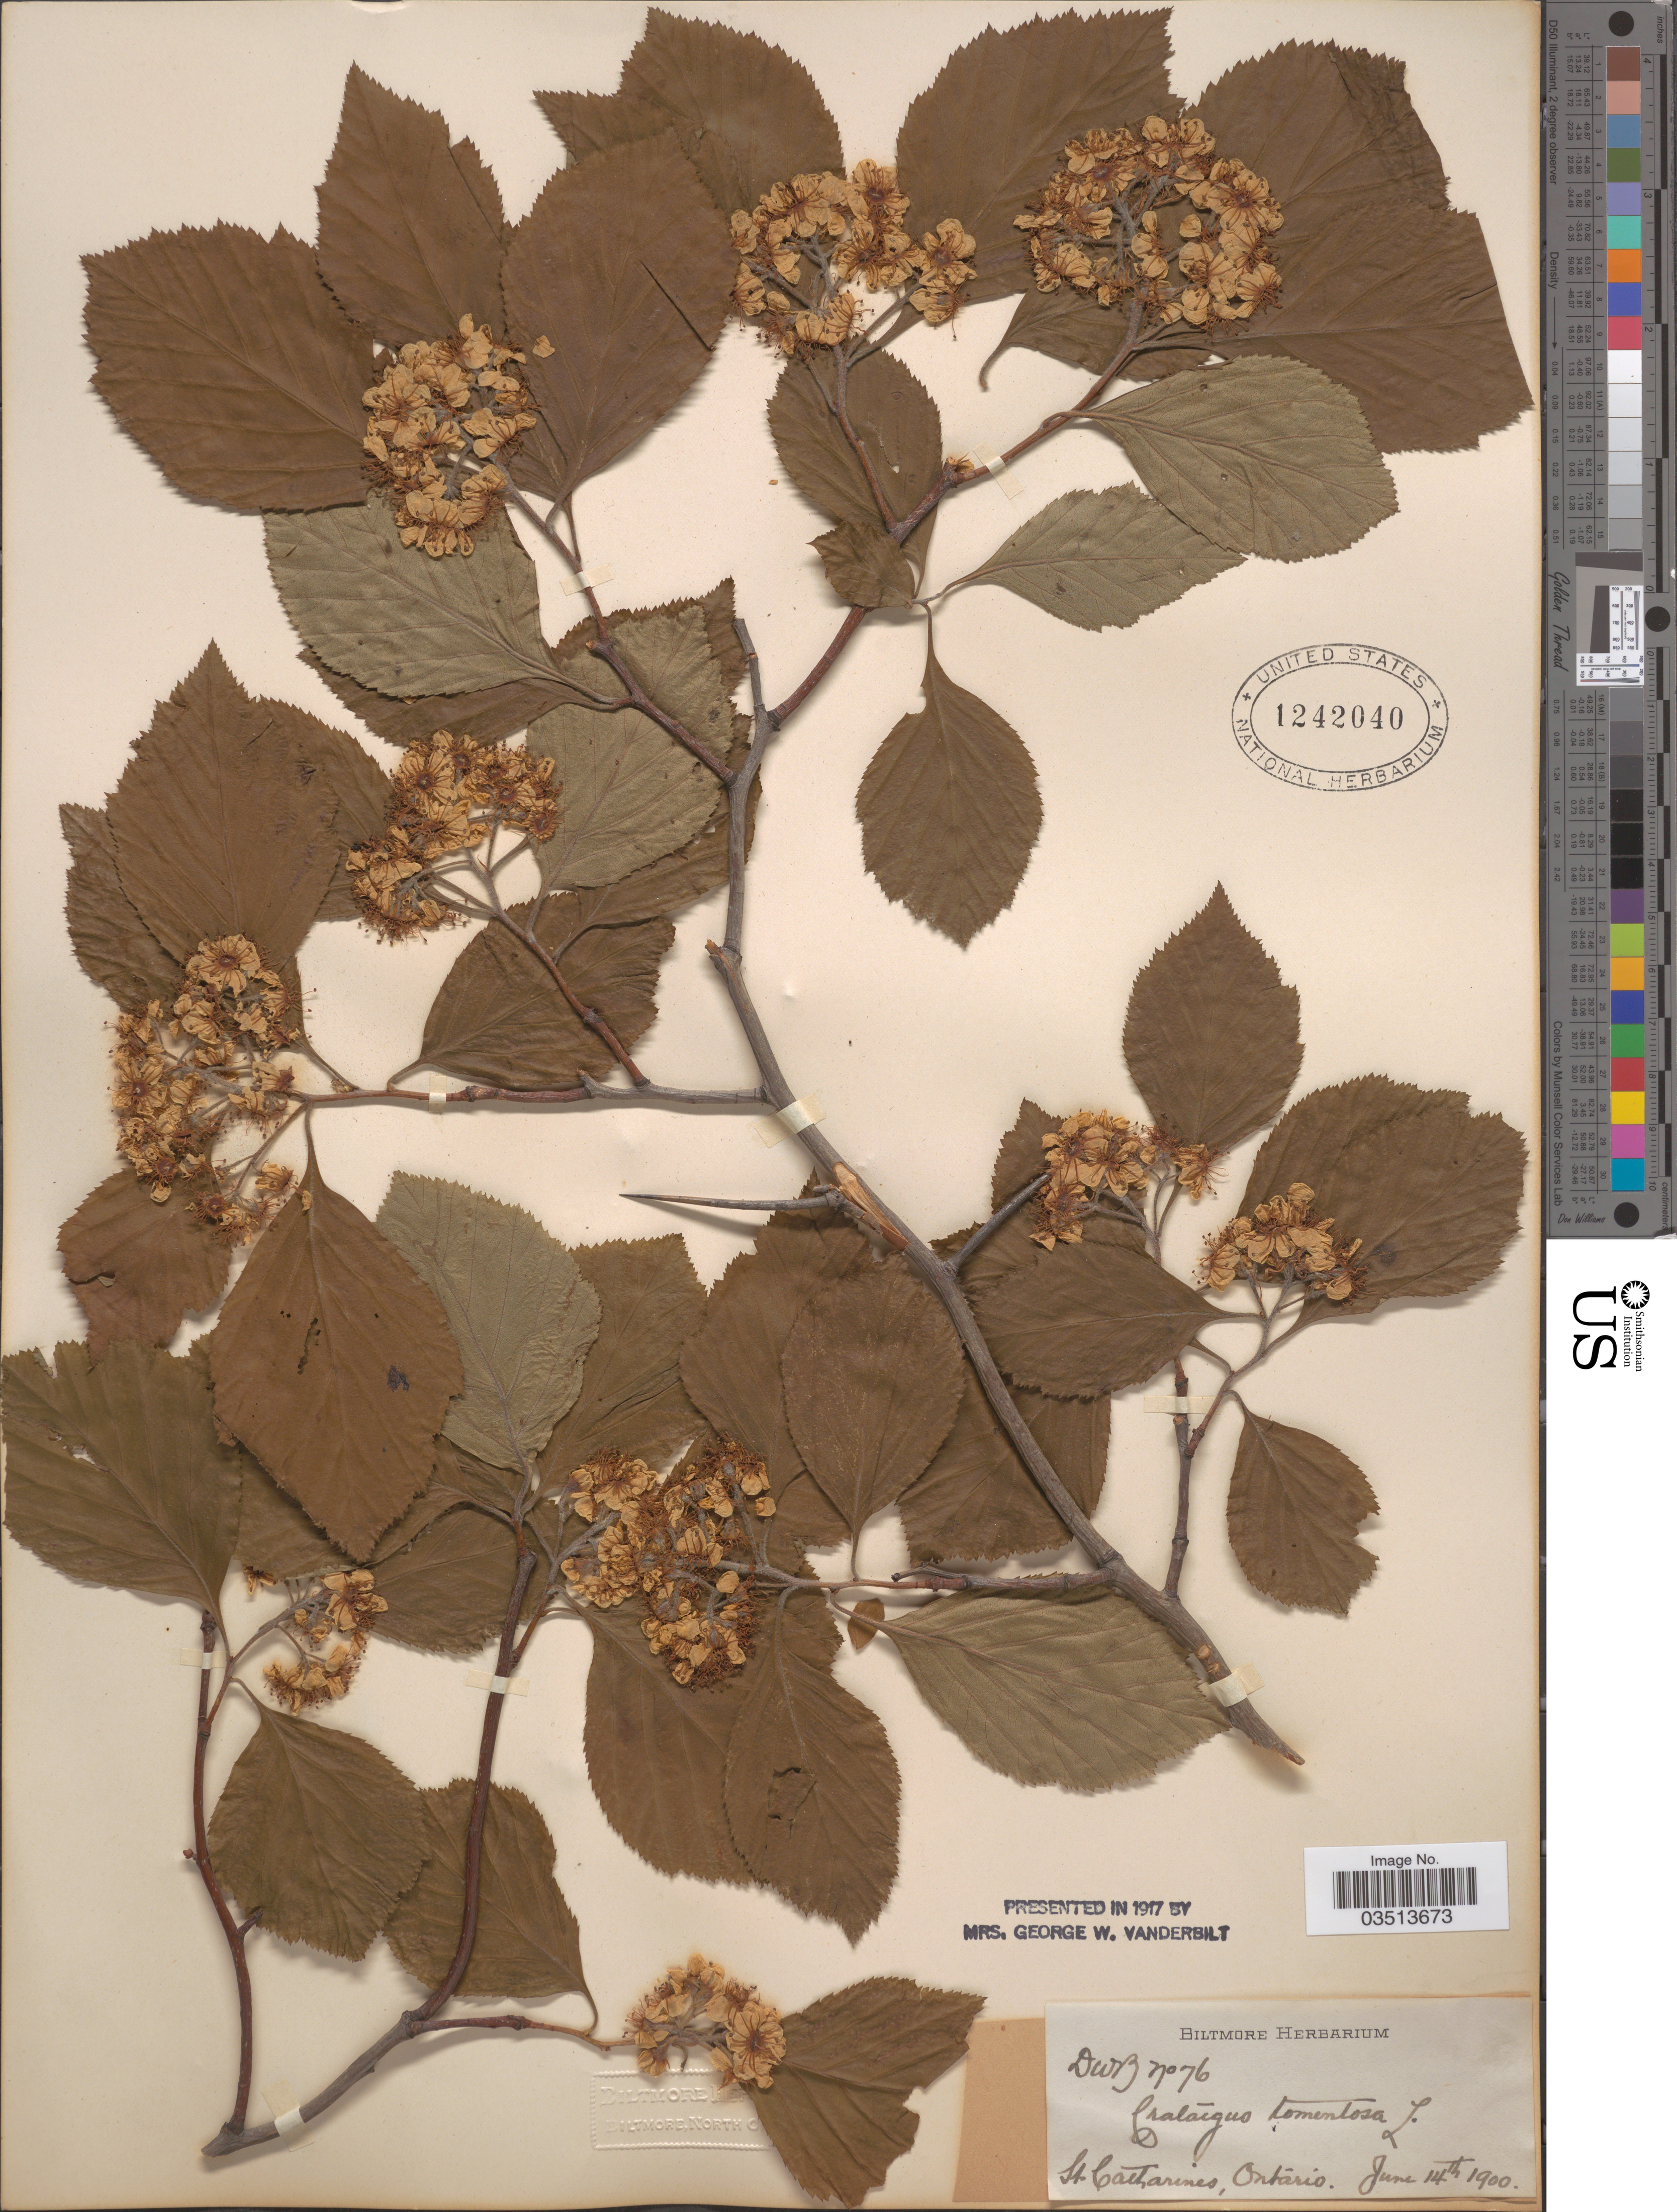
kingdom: Plantae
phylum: Tracheophyta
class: Magnoliopsida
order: Rosales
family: Rosaceae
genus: Crataegus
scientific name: Crataegus calpodendron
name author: (Ehrh.) Medik.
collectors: D. W. B.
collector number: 76?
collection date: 1900-06-14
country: Canada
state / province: Ontario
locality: St Catharines.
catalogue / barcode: US 1242040